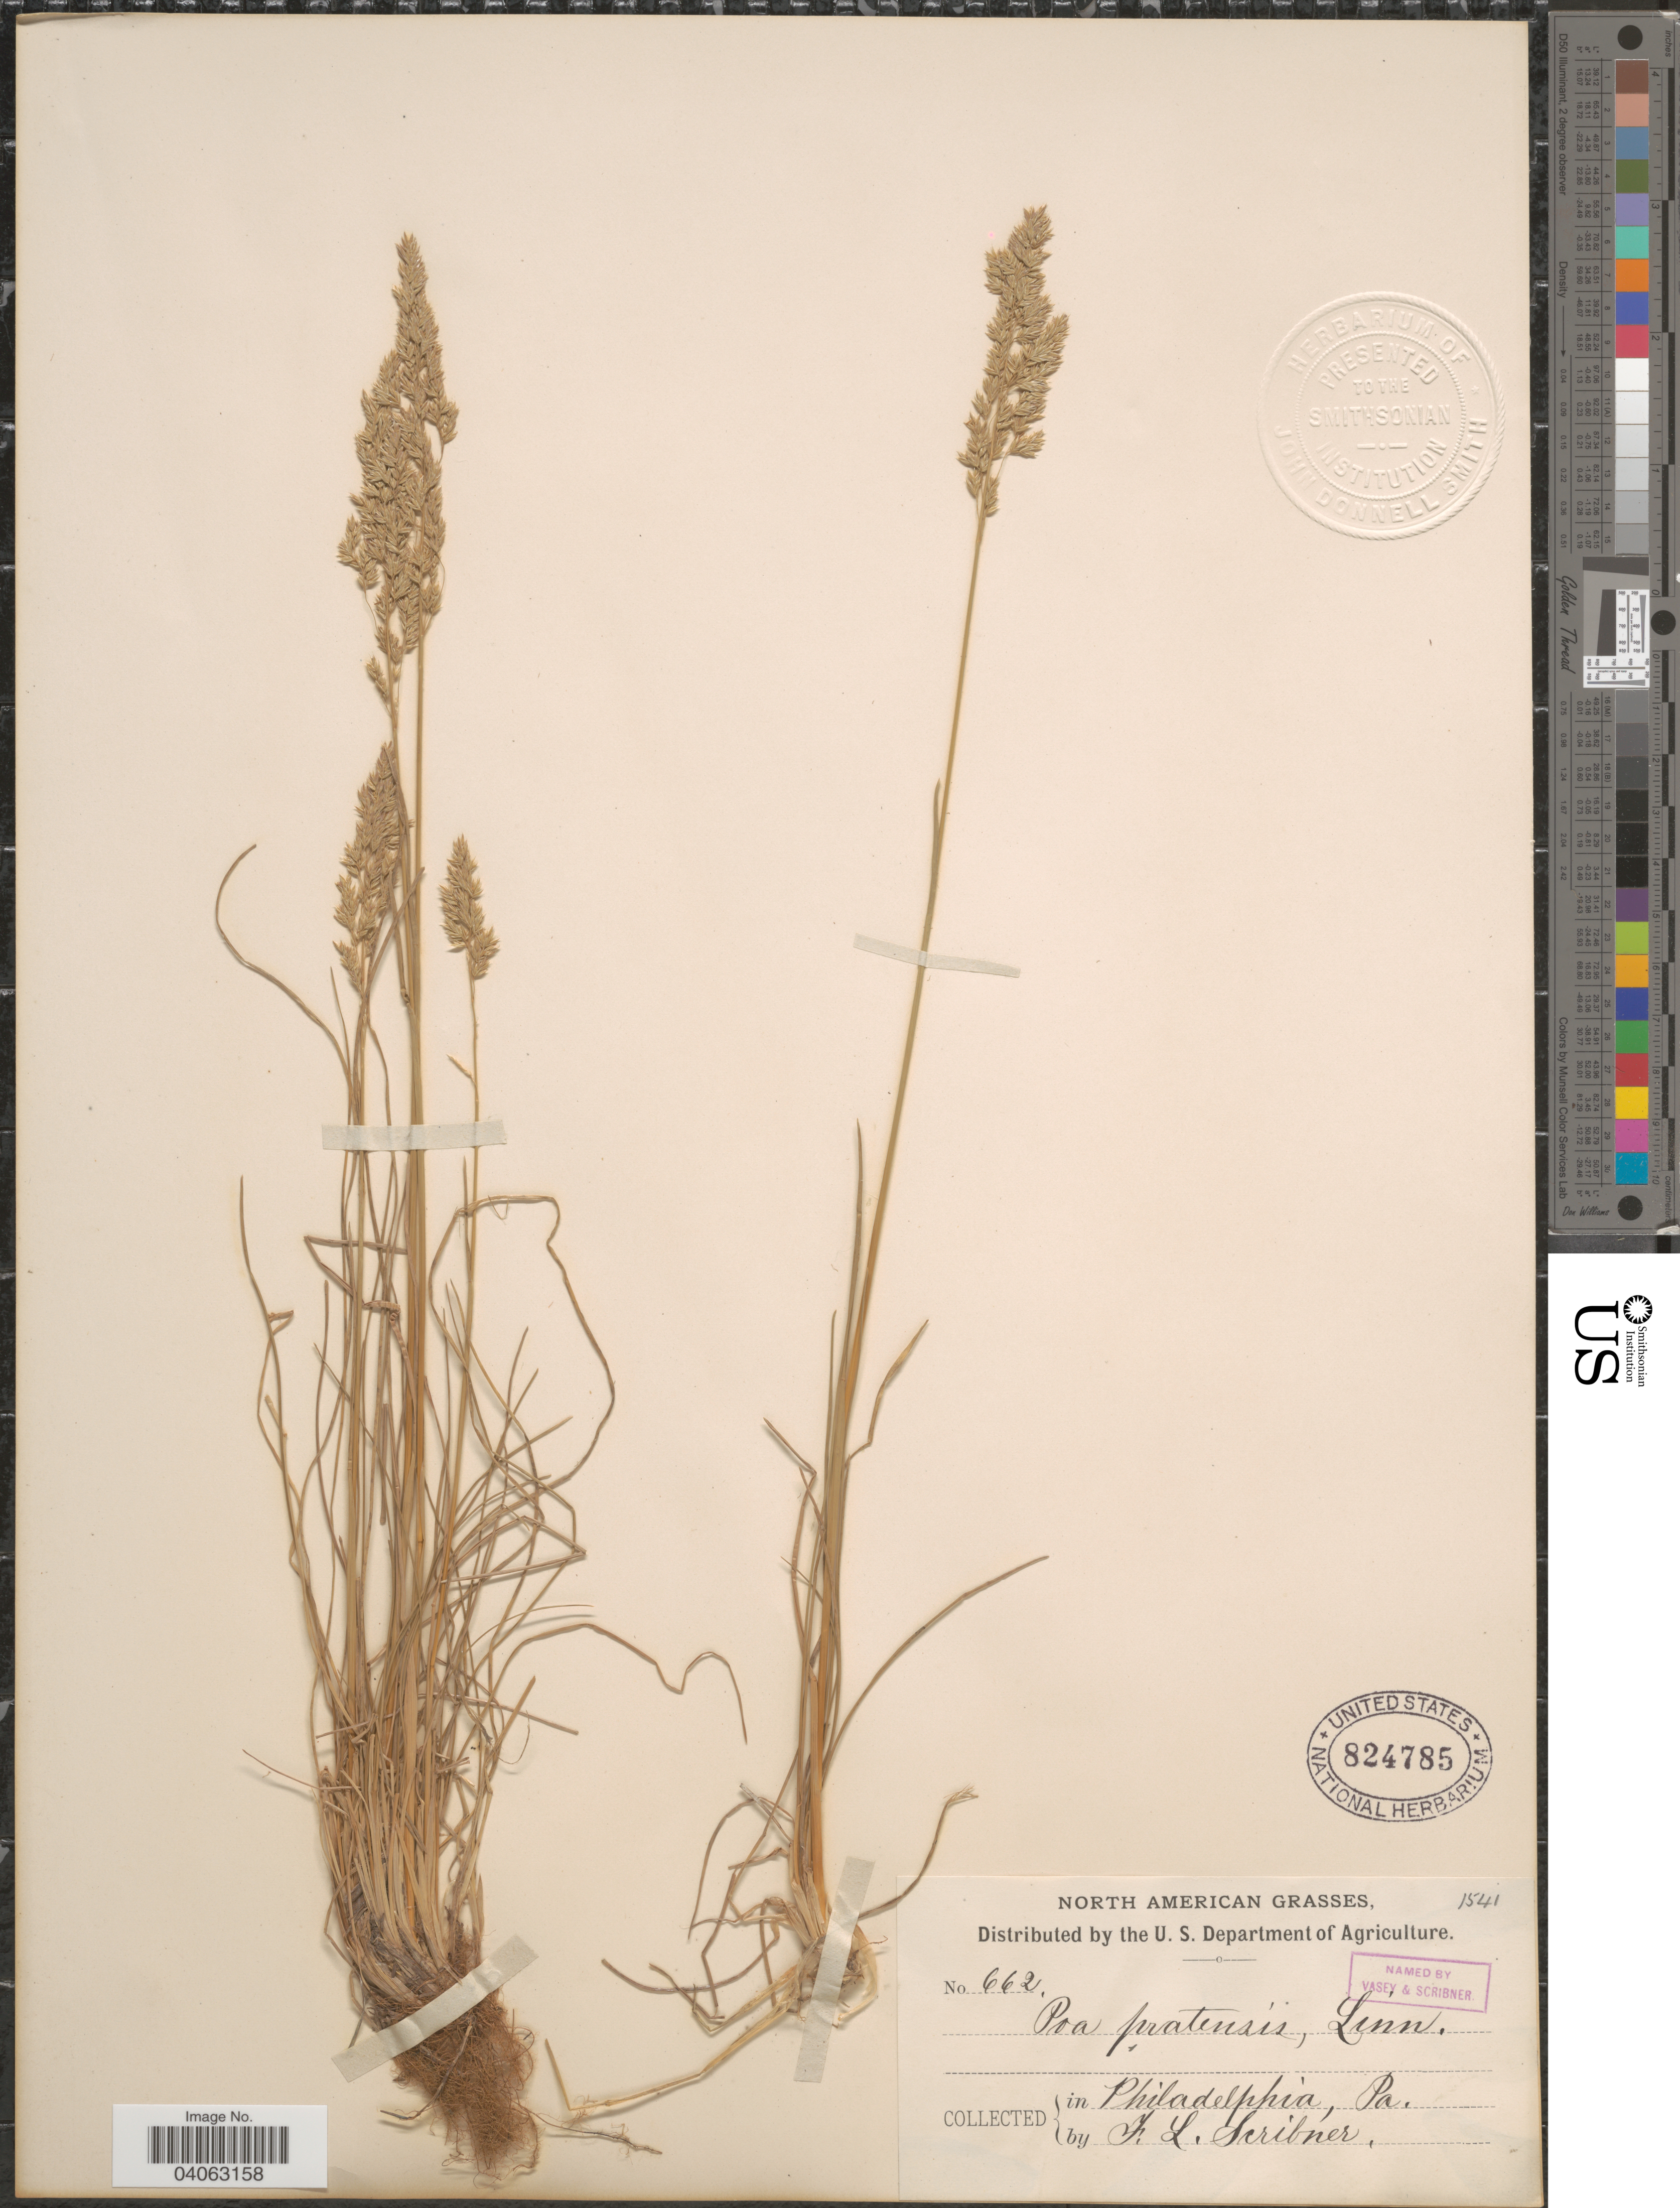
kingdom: Plantae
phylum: Tracheophyta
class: Liliopsida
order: Poales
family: Poaceae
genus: Poa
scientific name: Poa pratensis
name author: L.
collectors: F. L. Scribner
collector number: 662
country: United States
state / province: Pennsylvania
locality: Philadephia.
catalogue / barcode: US 824785